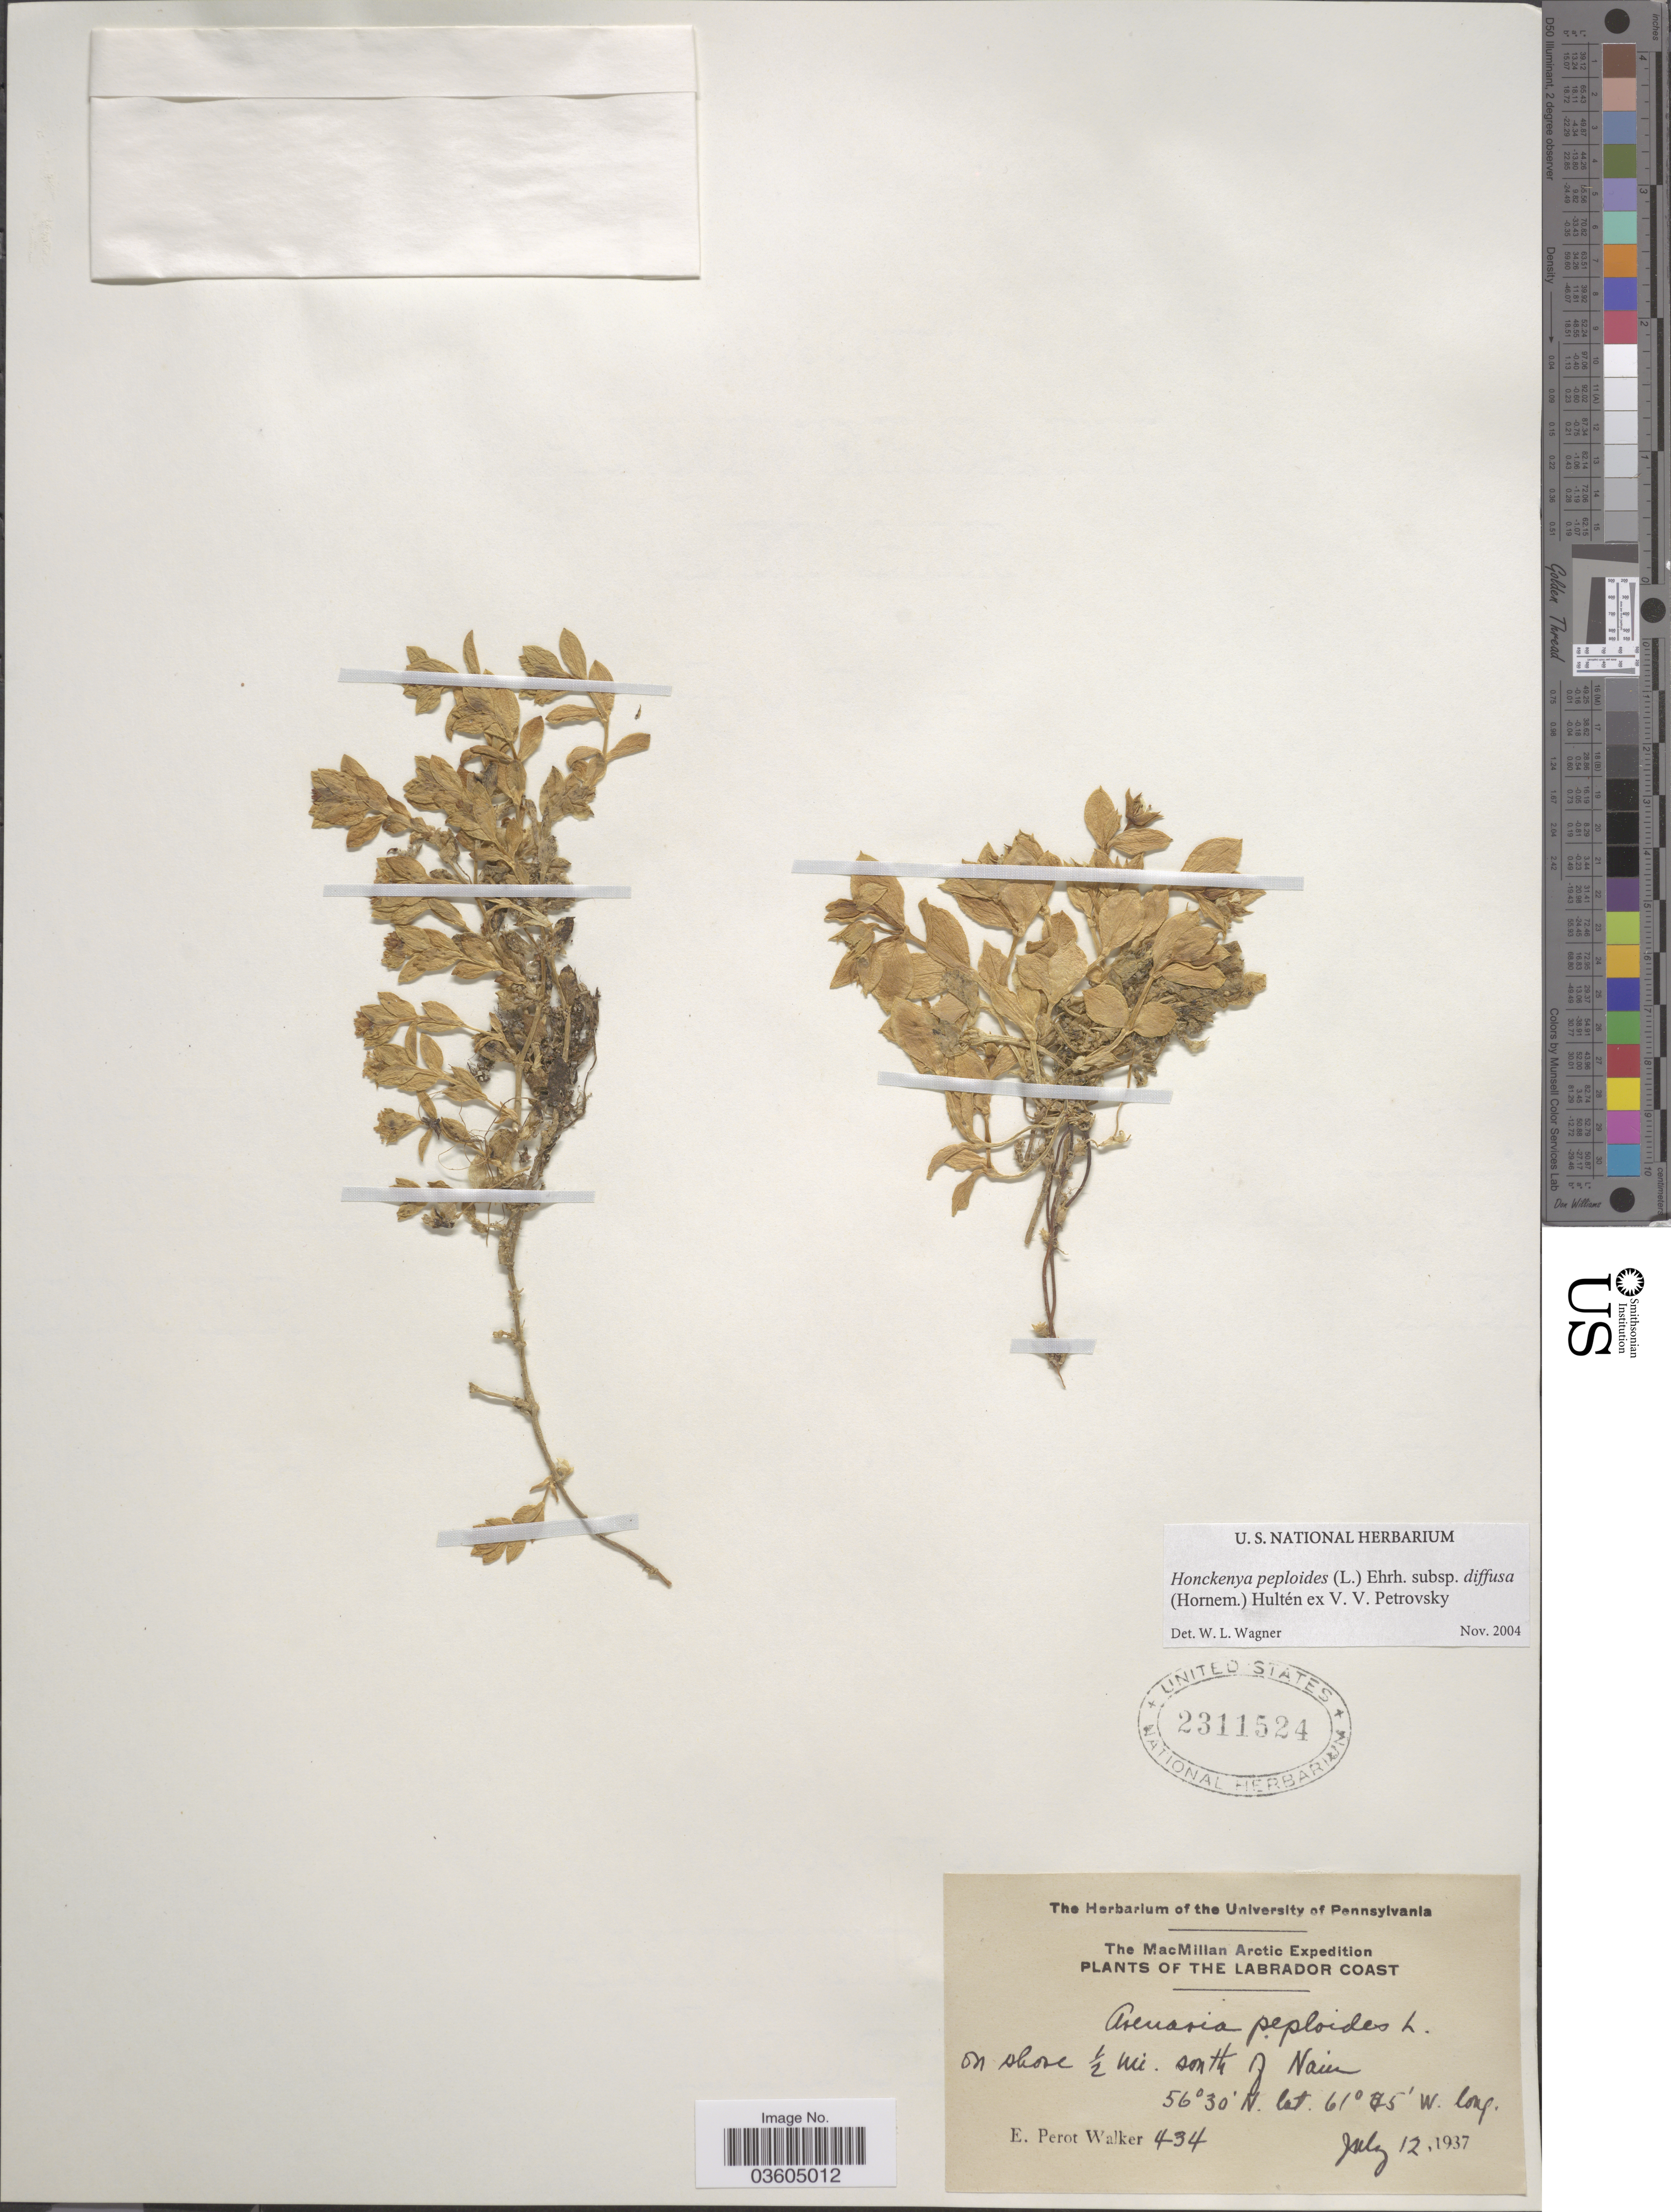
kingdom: Plantae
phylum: Tracheophyta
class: Magnoliopsida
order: Caryophyllales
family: Caryophyllaceae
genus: Honckenya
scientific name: Honckenya peploides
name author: (L.) Ehrh.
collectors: E. Walker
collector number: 434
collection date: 1937-07-12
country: Canada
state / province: Newfoundland and Labrador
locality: The Labrador Coast. On shore ½ mi. south of Nain.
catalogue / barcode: US 2311524